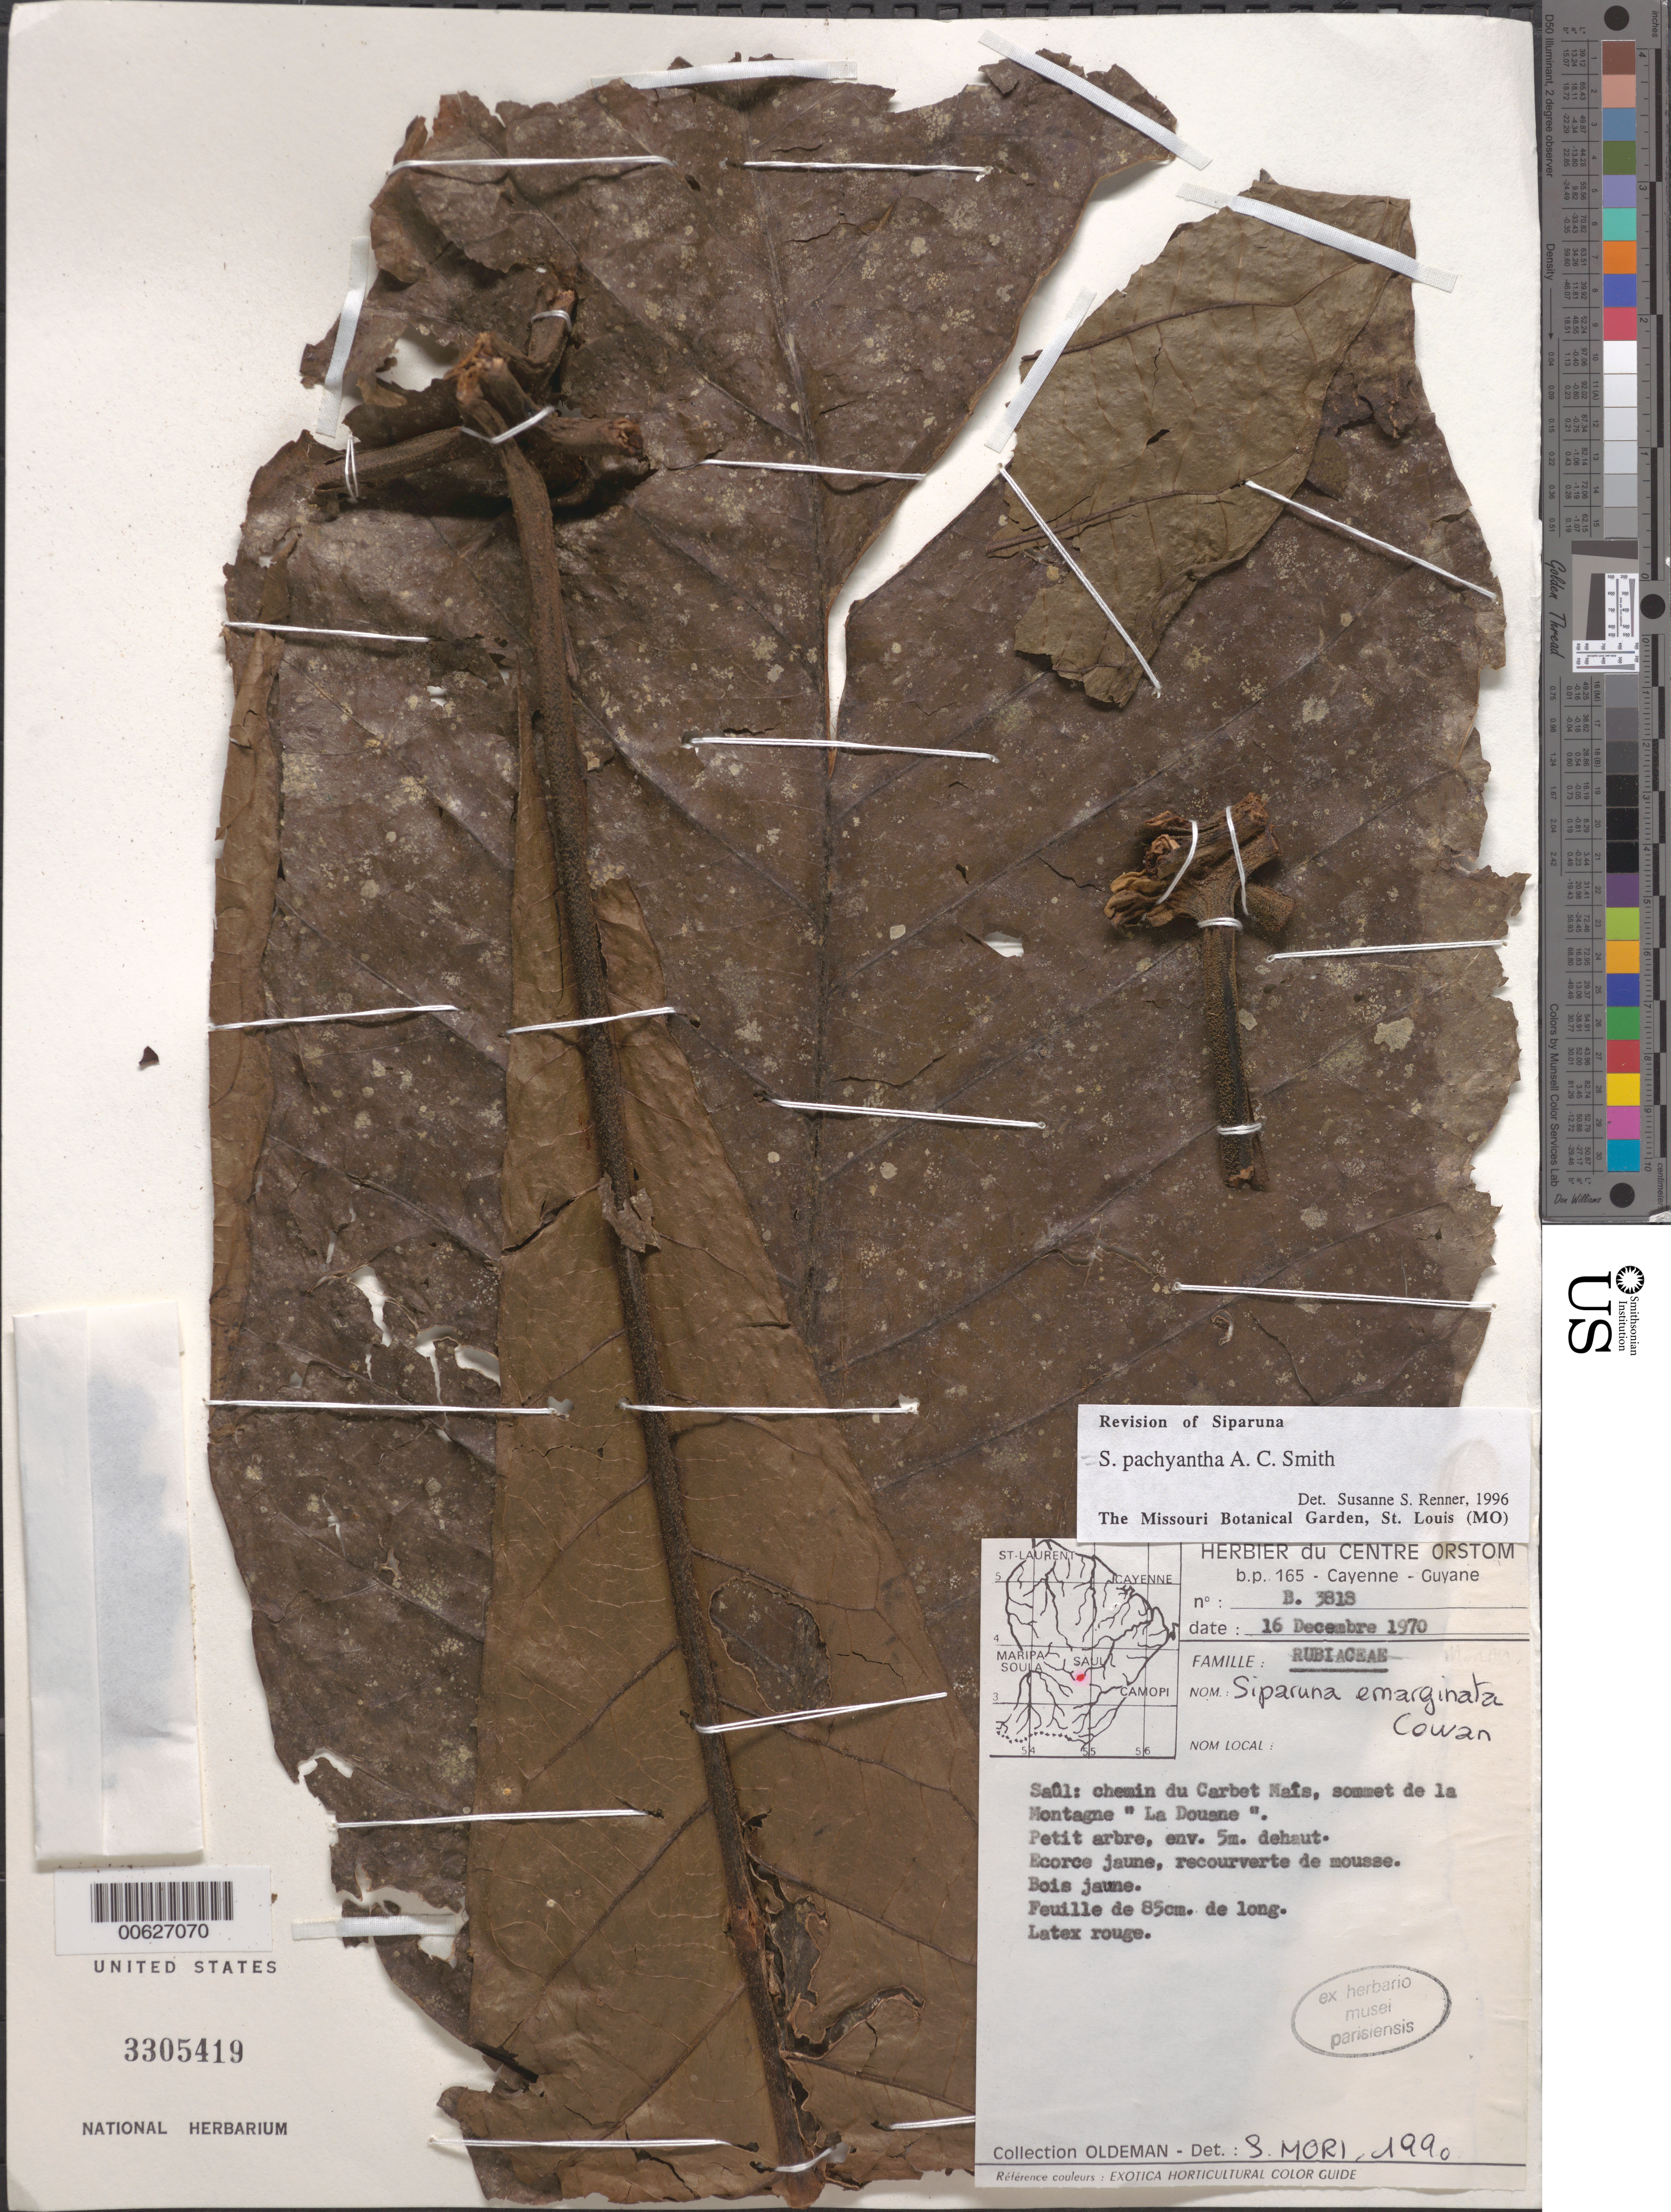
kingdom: Plantae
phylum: Tracheophyta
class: Magnoliopsida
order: Laurales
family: Siparunaceae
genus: Siparuna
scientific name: Siparuna pachyantha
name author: A.C. Sm.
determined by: Renner, S. S.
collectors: R. Oldeman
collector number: B 3818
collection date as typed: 16-Dec-70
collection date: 1970-12-16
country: French Guiana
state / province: Saint-Laurent-du-Maroni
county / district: Saül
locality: Saül, Chemin du Carbet Maïs, sommet de la Montagne "La Douane"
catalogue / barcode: US 3305419